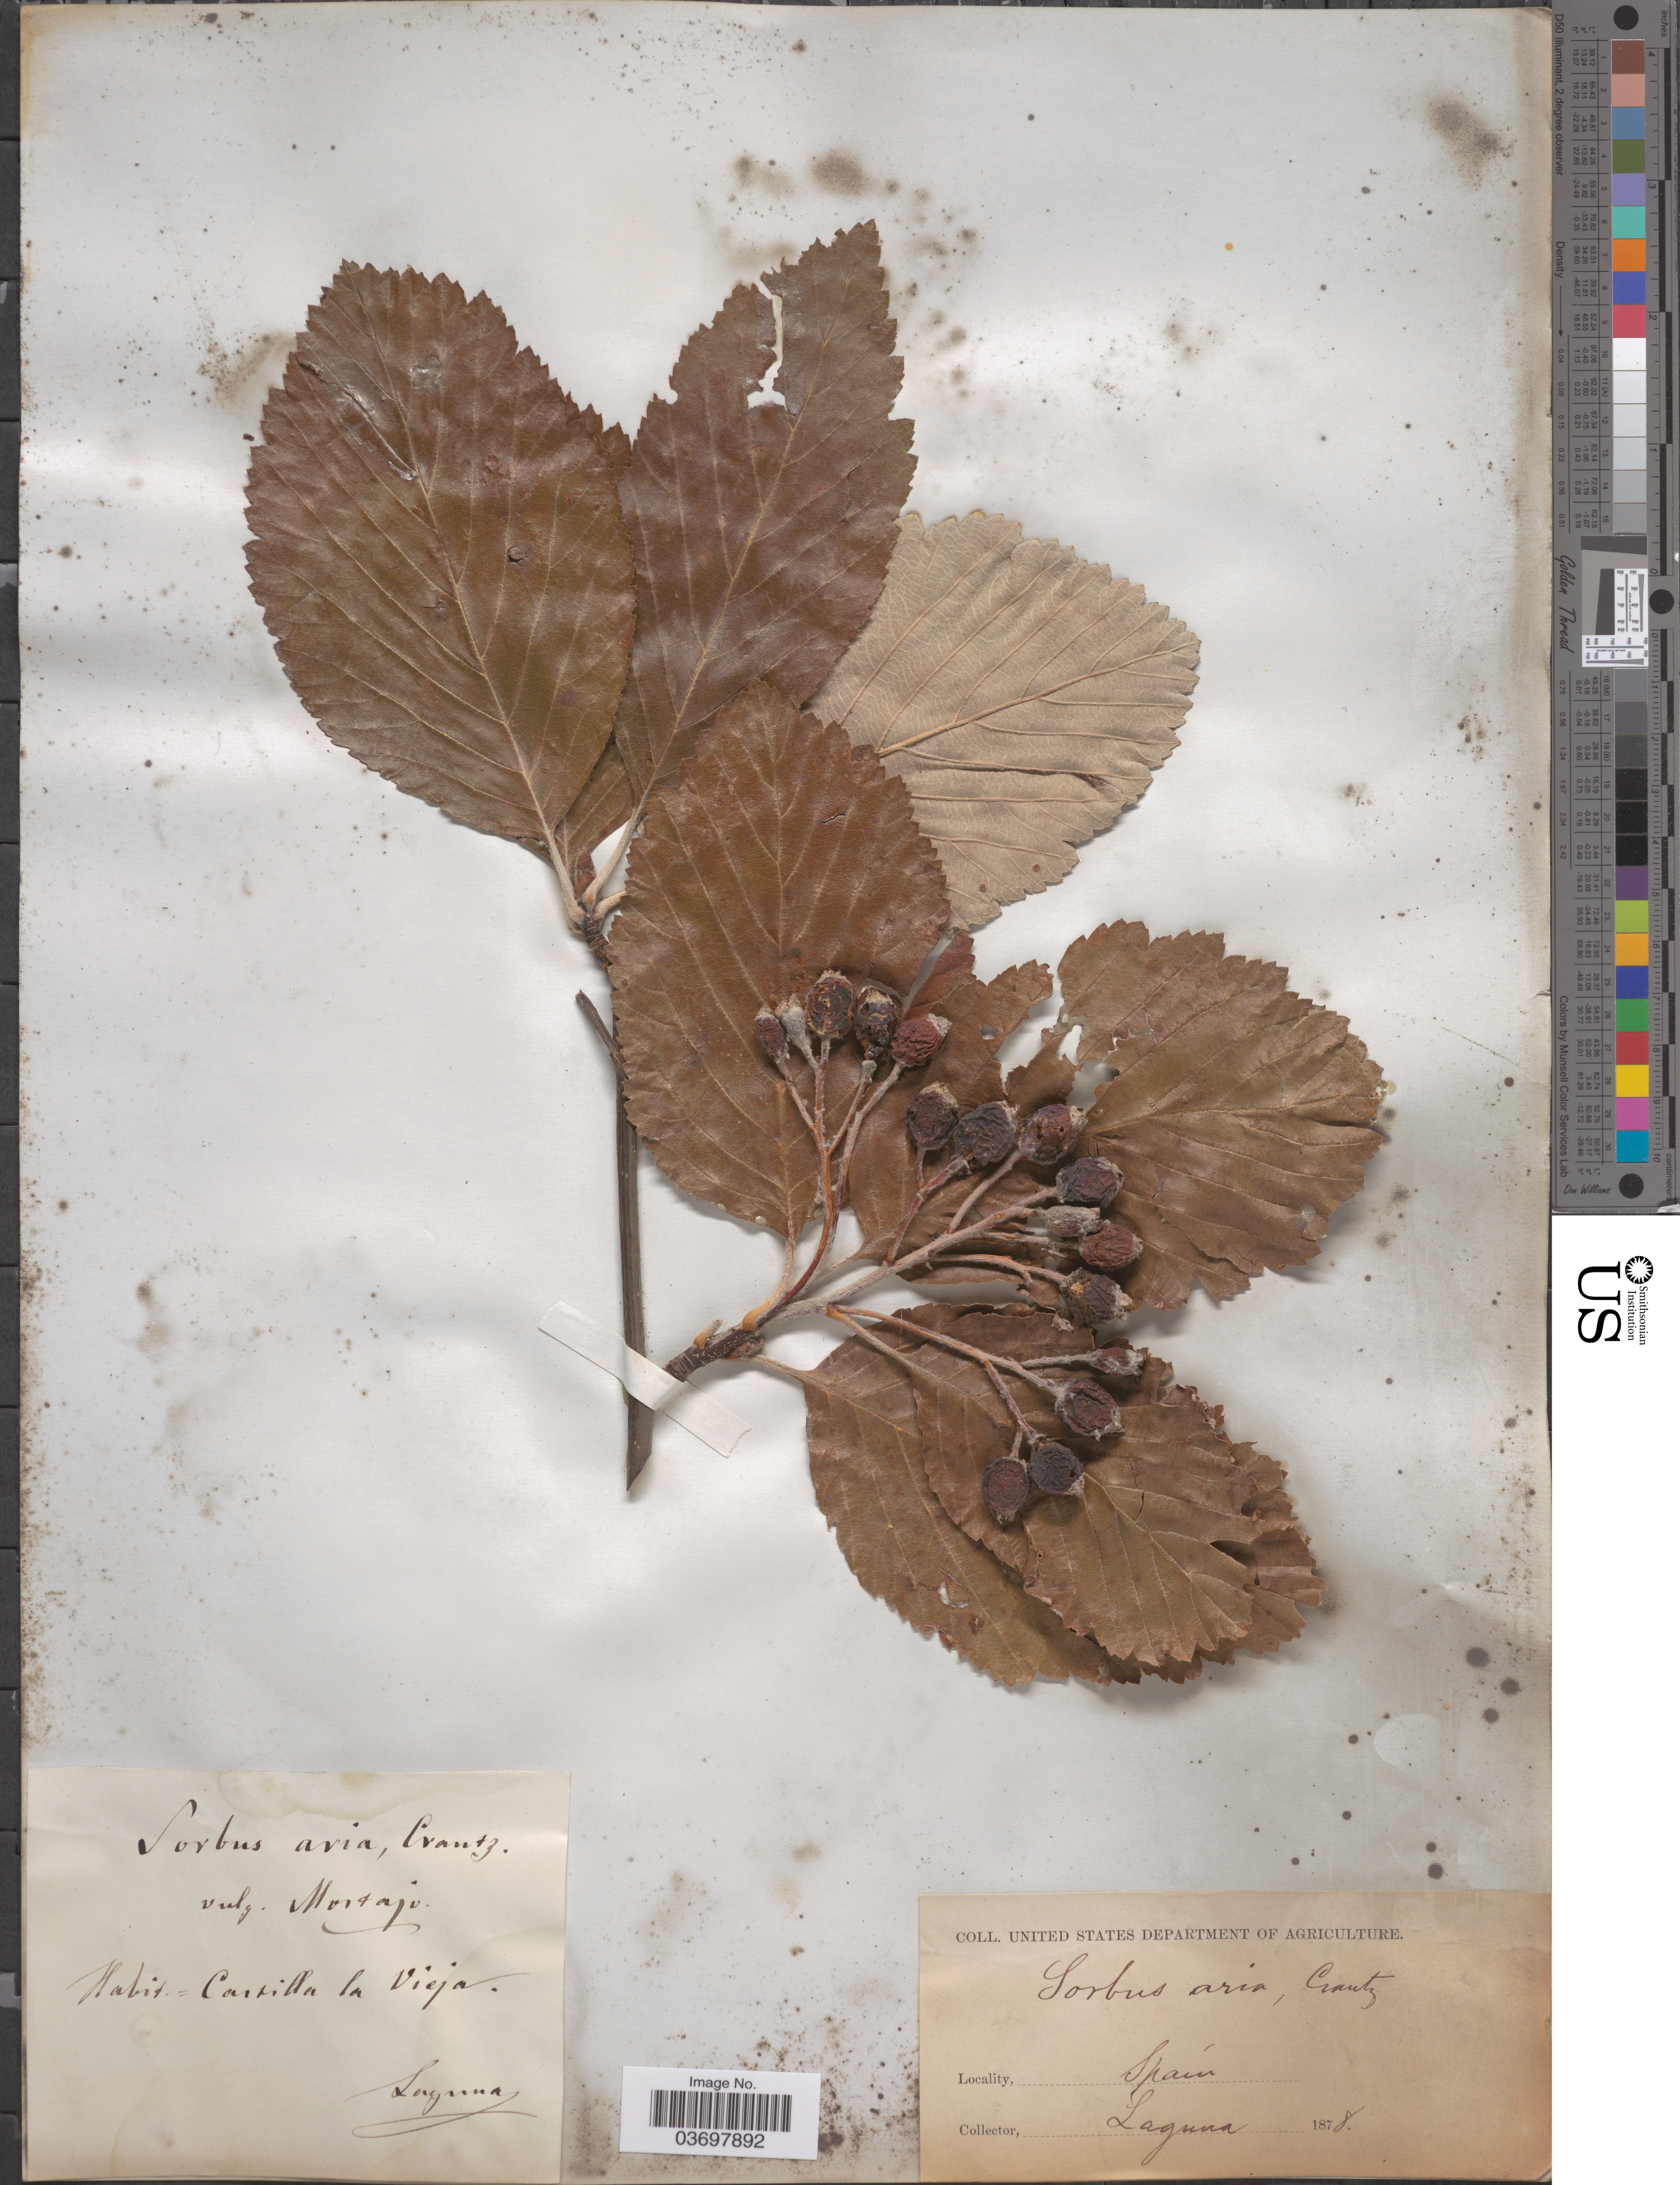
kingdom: Plantae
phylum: Tracheophyta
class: Magnoliopsida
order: Rosales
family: Rosaceae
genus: Sorbus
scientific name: Sorbus aria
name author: (L.) Crantz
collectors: -. Laguna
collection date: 1878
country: Spain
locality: Castilla la Vieja.